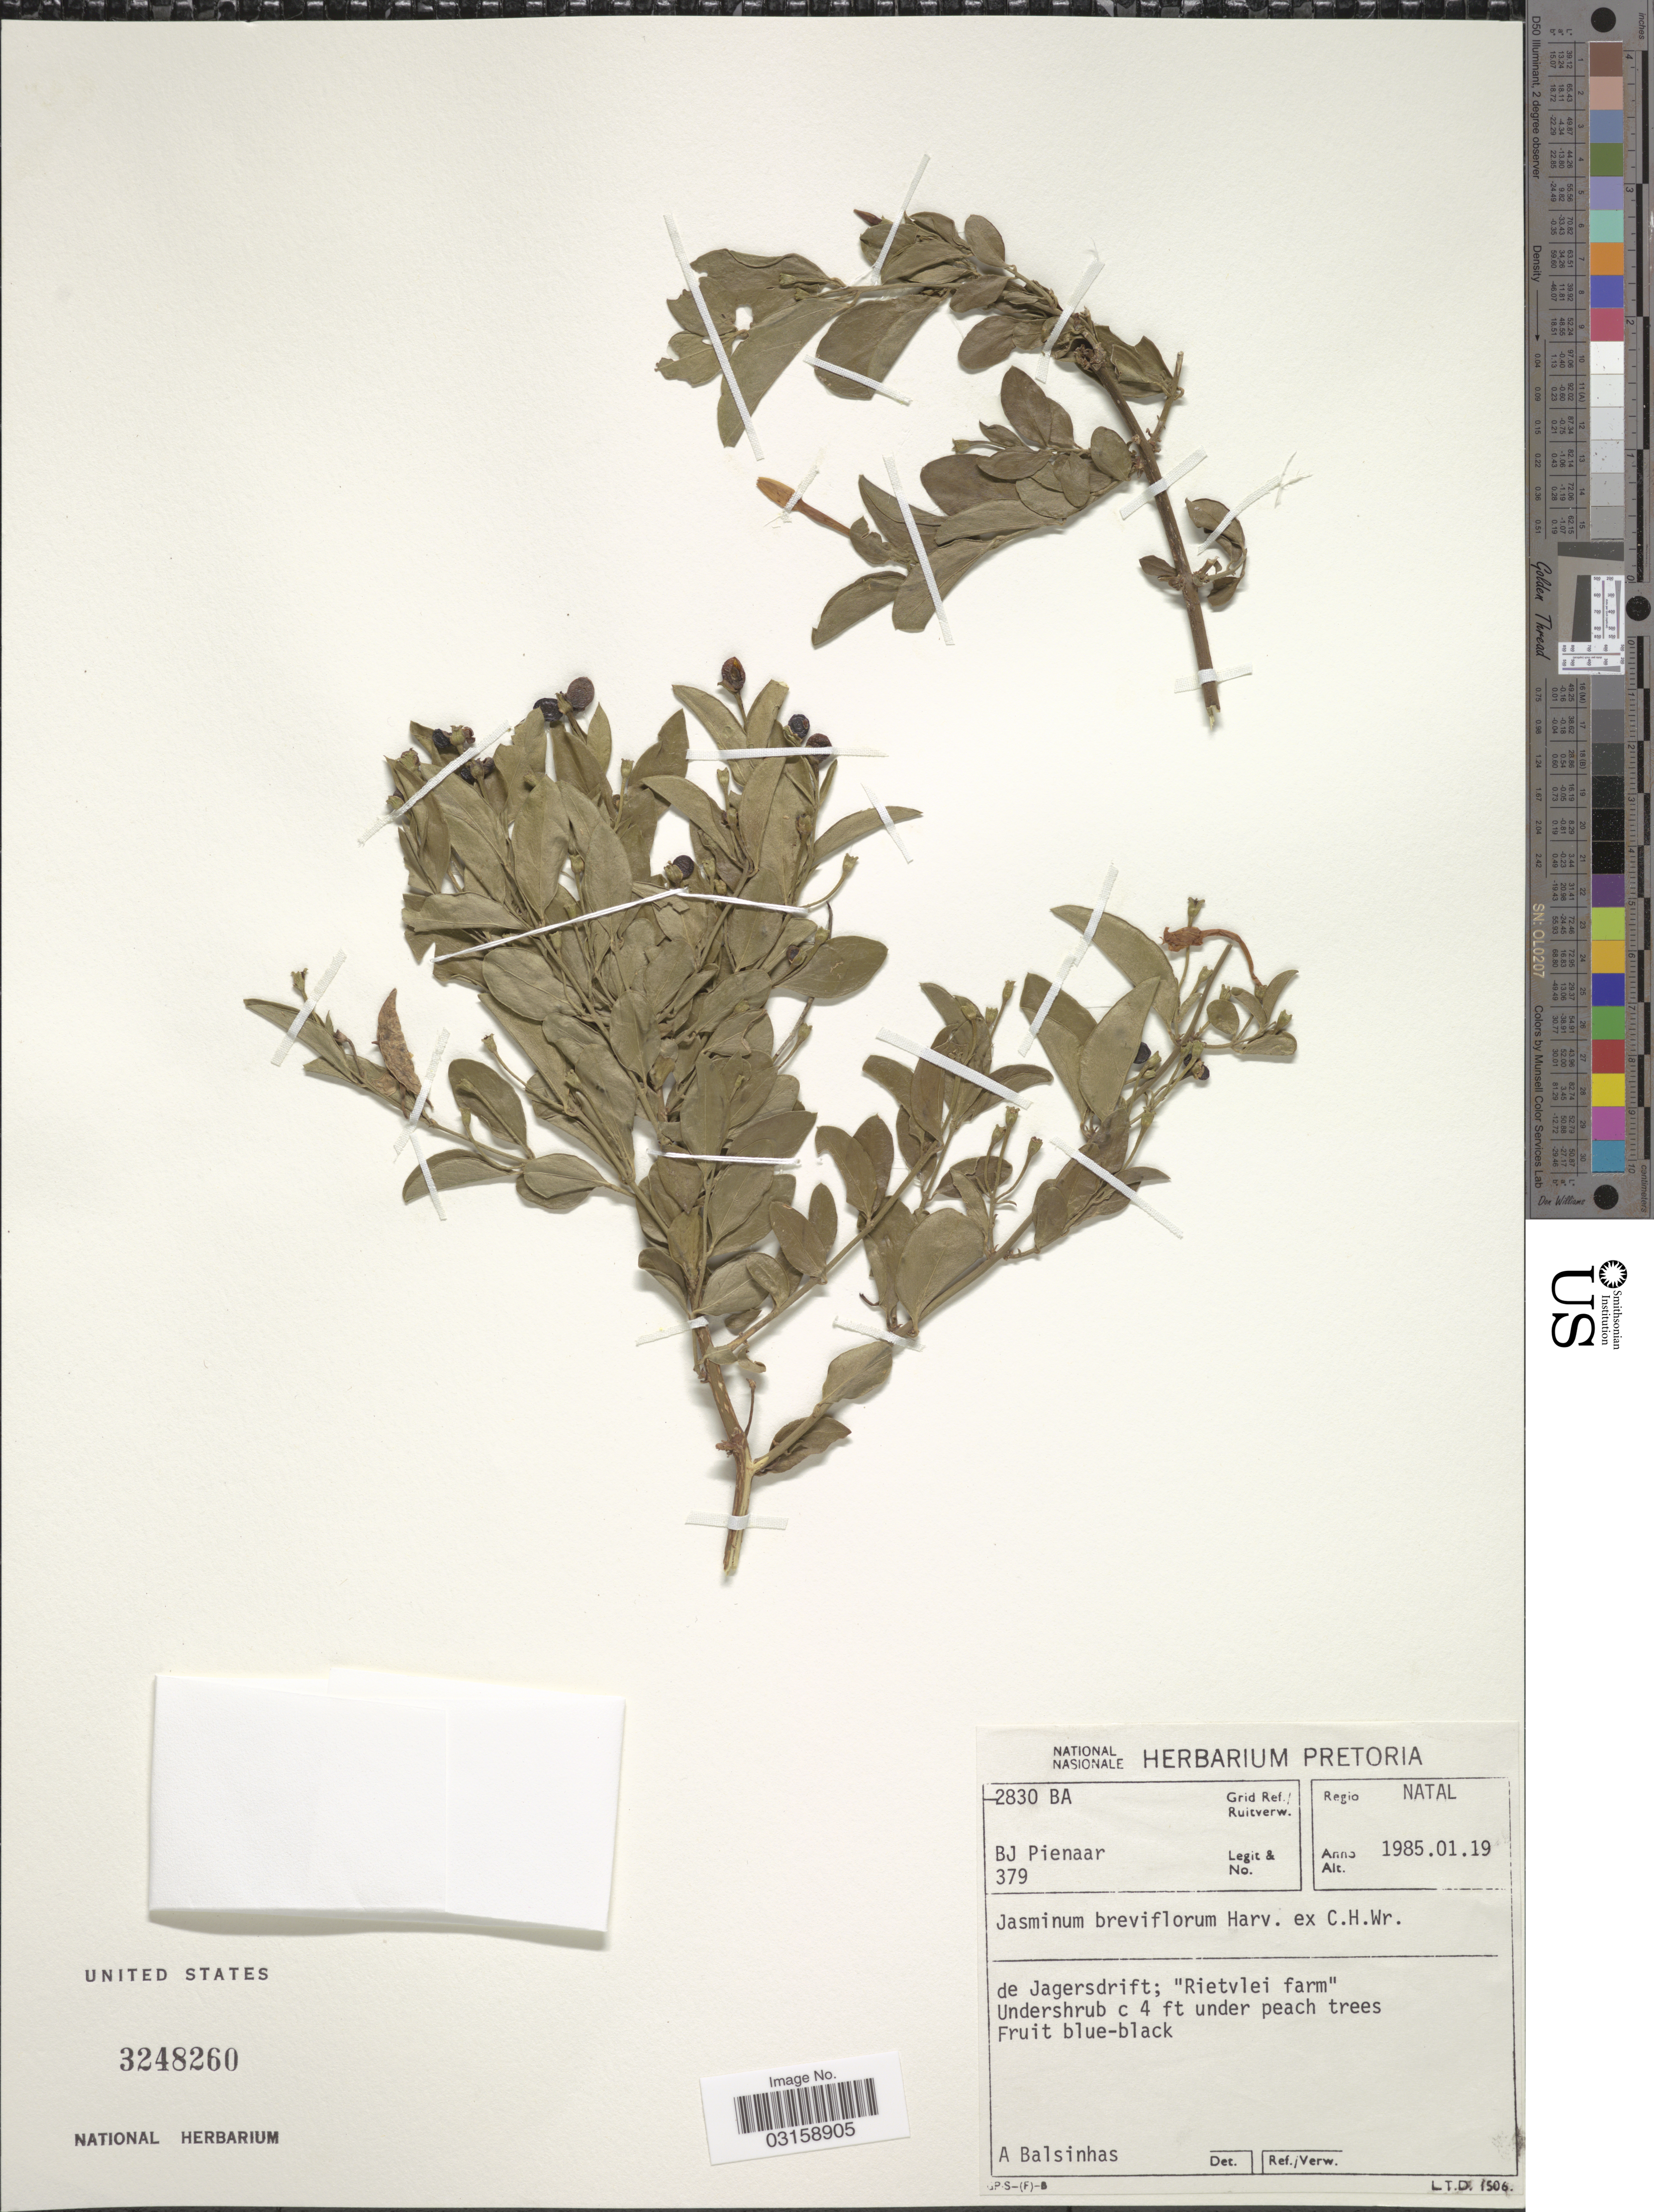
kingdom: Plantae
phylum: Tracheophyta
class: Magnoliopsida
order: Lamiales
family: Oleaceae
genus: Jasminum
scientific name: Jasminum breviflorum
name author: Harv.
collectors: B. Pienaar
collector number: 379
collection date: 1985-01-19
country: South Africa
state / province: KwaZulu-Natal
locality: Grid Ref. 2830 BA. de Jagersdrift; "Rietvlei farm".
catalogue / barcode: US 3248260